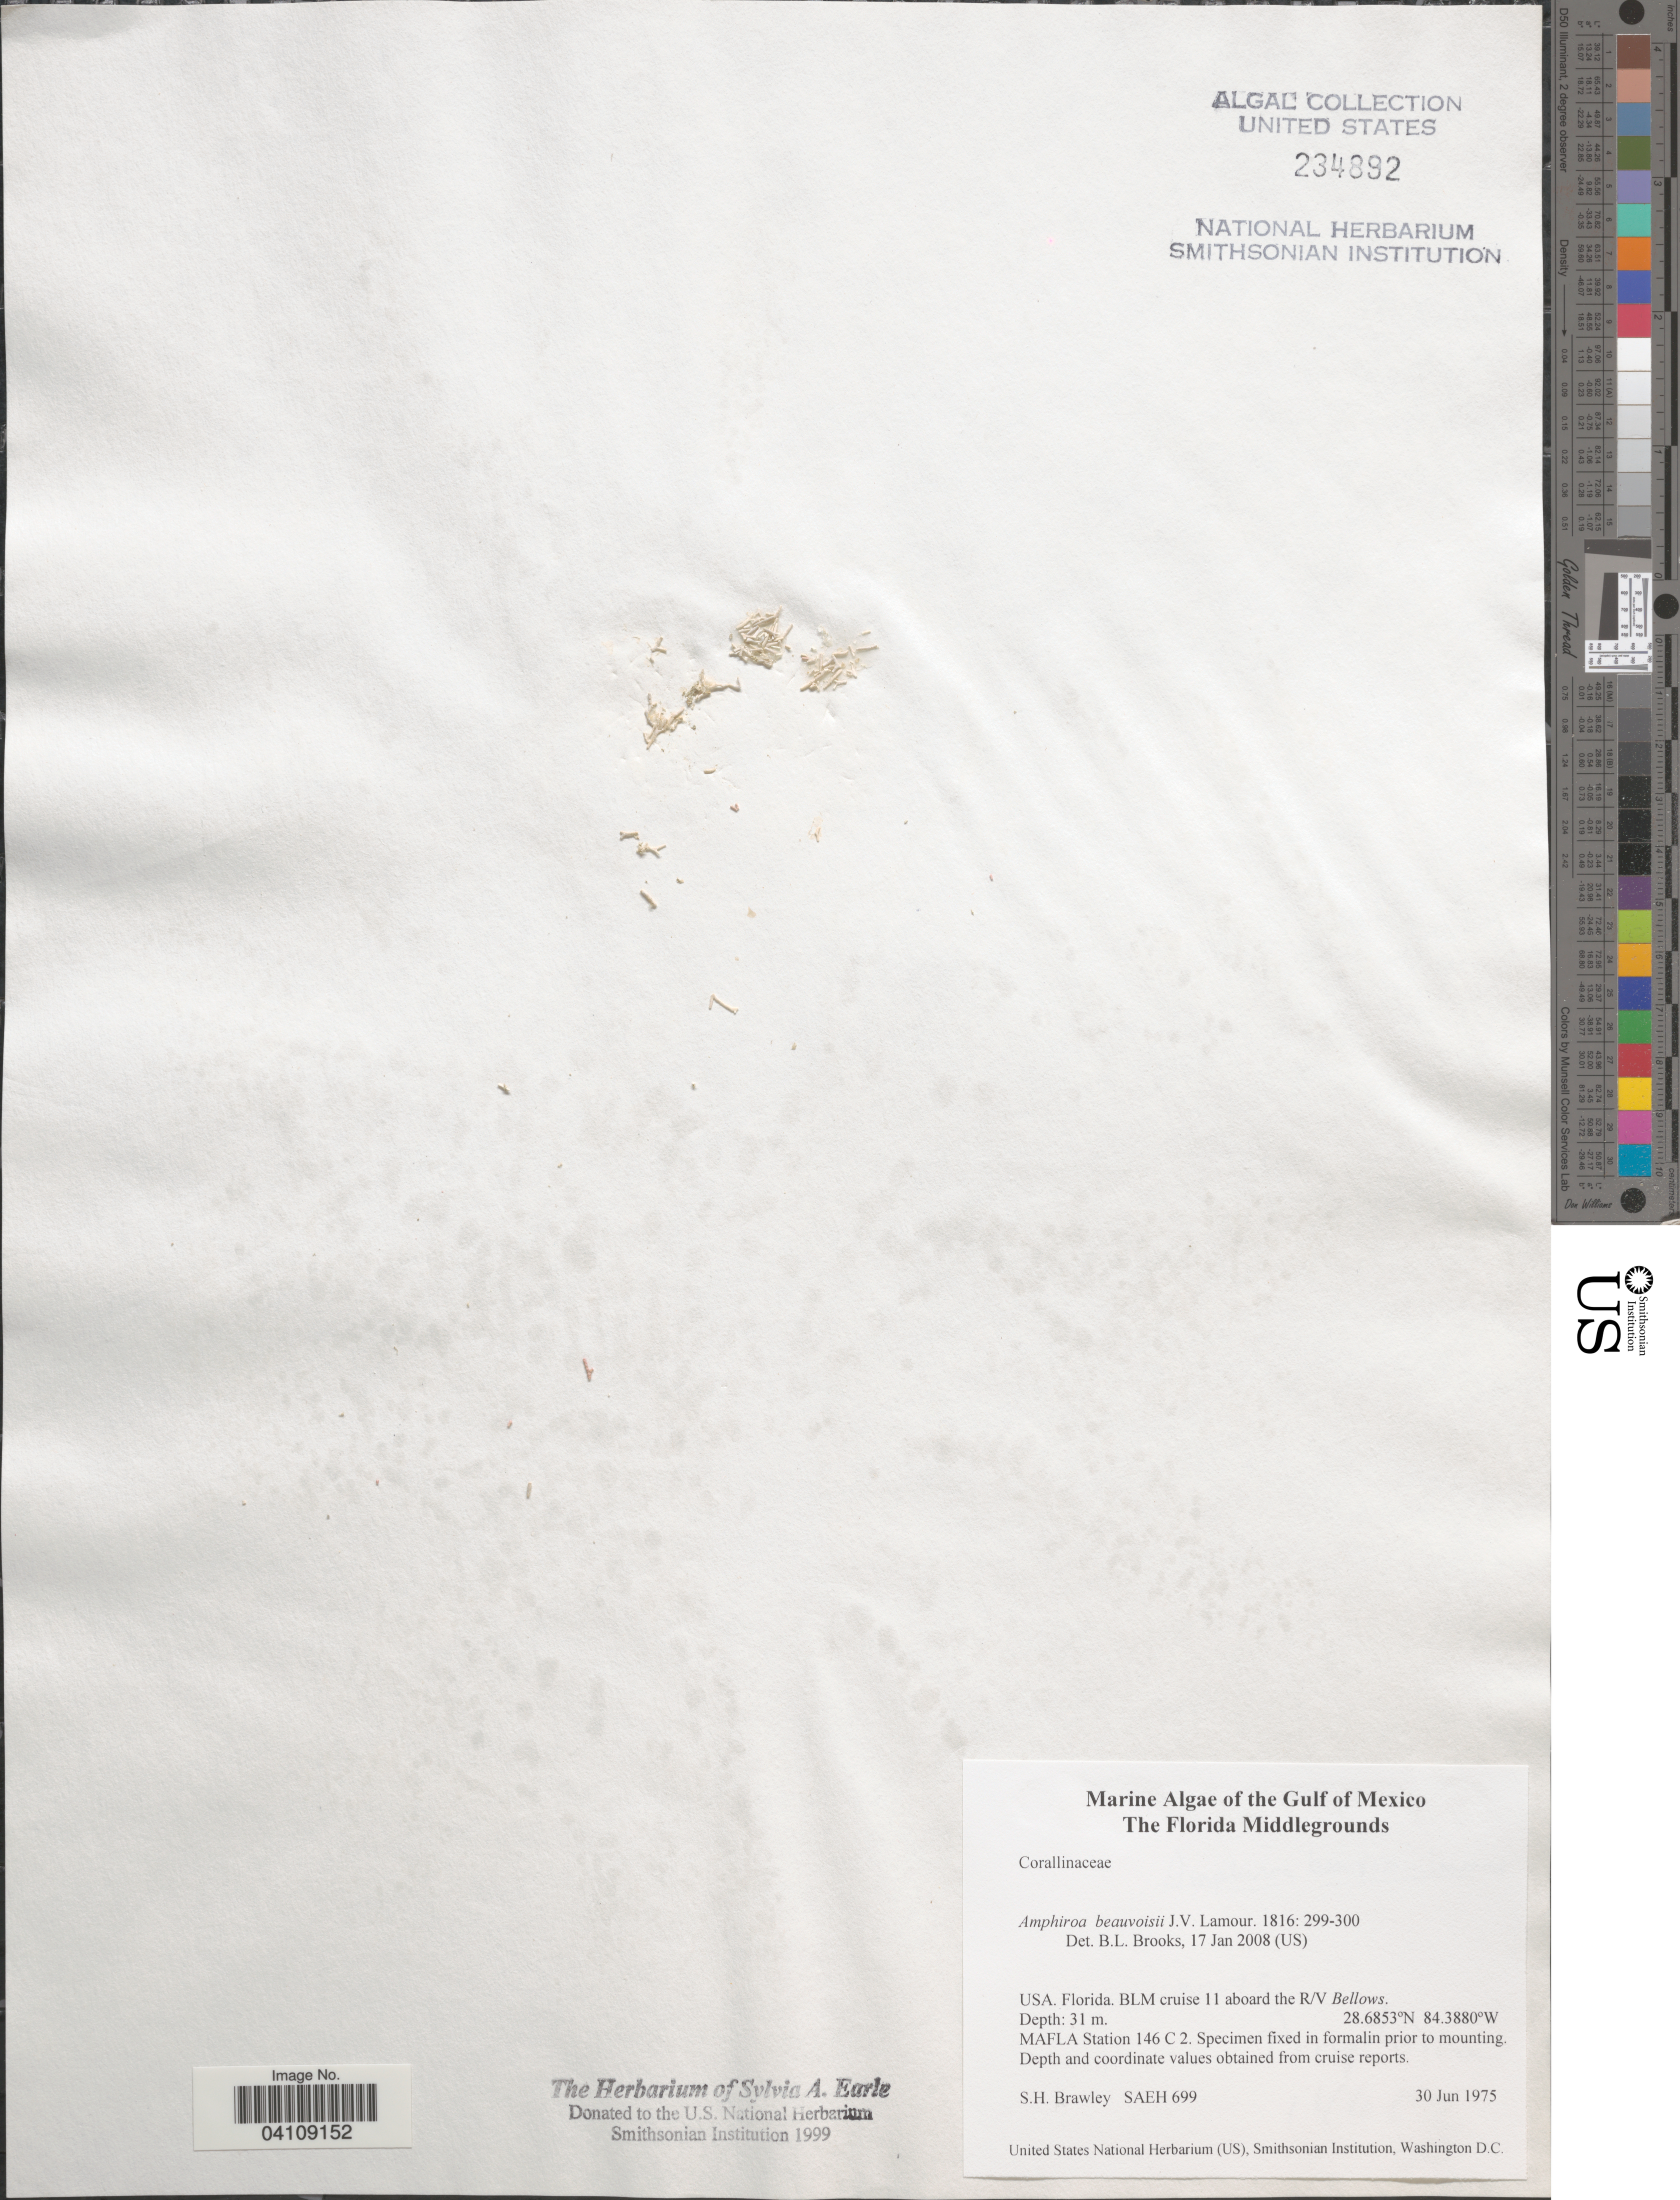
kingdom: Plantae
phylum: Rhodophyta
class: Florideophyceae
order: Corallinales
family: Lithophyllaceae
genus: Amphiroa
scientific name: Amphiroa beauvoisii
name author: J.V.Lamouroux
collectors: S. Brawley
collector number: SAEH 699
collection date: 1975-06-30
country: United States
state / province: Florida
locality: Gulf of Mexico. The Florida Middlegrounds. BLM cruise 11 aboard the R/V Bellows. MAFLA Station 146 C 2.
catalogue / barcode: US 234892